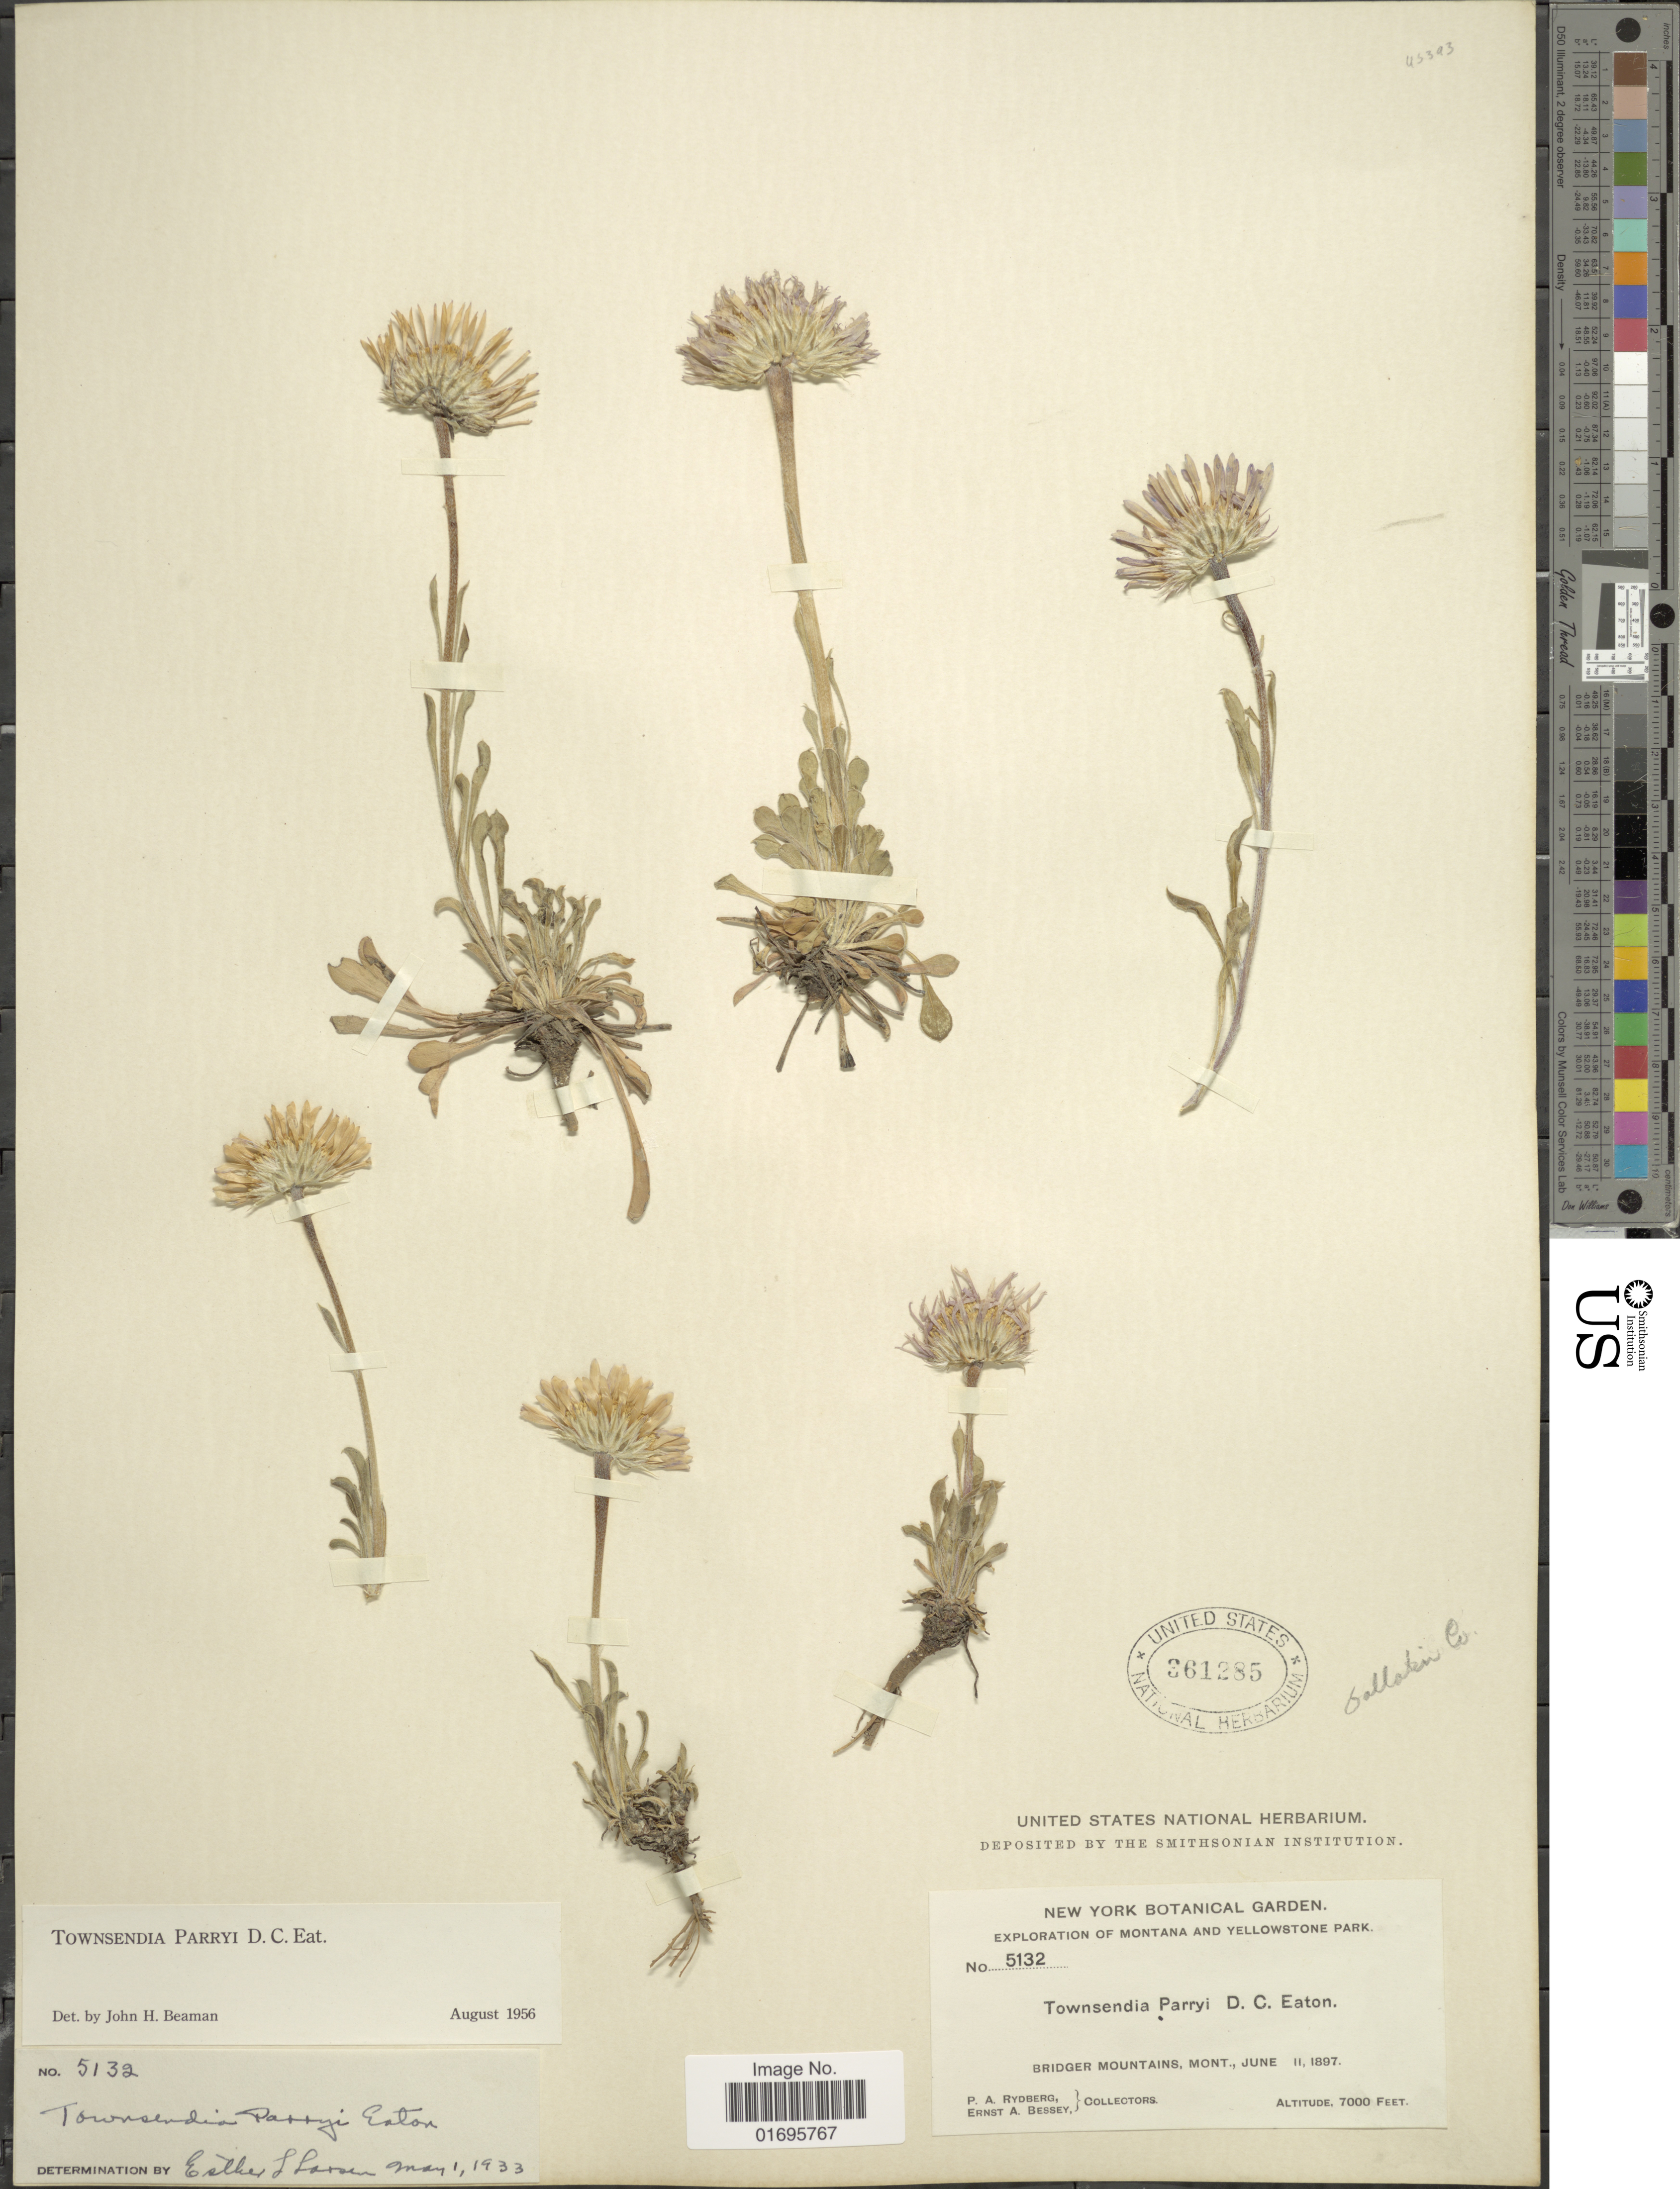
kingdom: Plantae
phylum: Tracheophyta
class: Magnoliopsida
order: Asterales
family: Asteraceae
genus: Townsendia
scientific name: Townsendia parryi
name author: D.C. Eaton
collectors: P. A. Rydberg & E. A. Bessey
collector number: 5132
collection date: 1897-06-11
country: United States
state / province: Montana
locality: Montana and Yellowstone Park. Bridger Mountains, Mont.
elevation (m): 2134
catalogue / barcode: US 361285